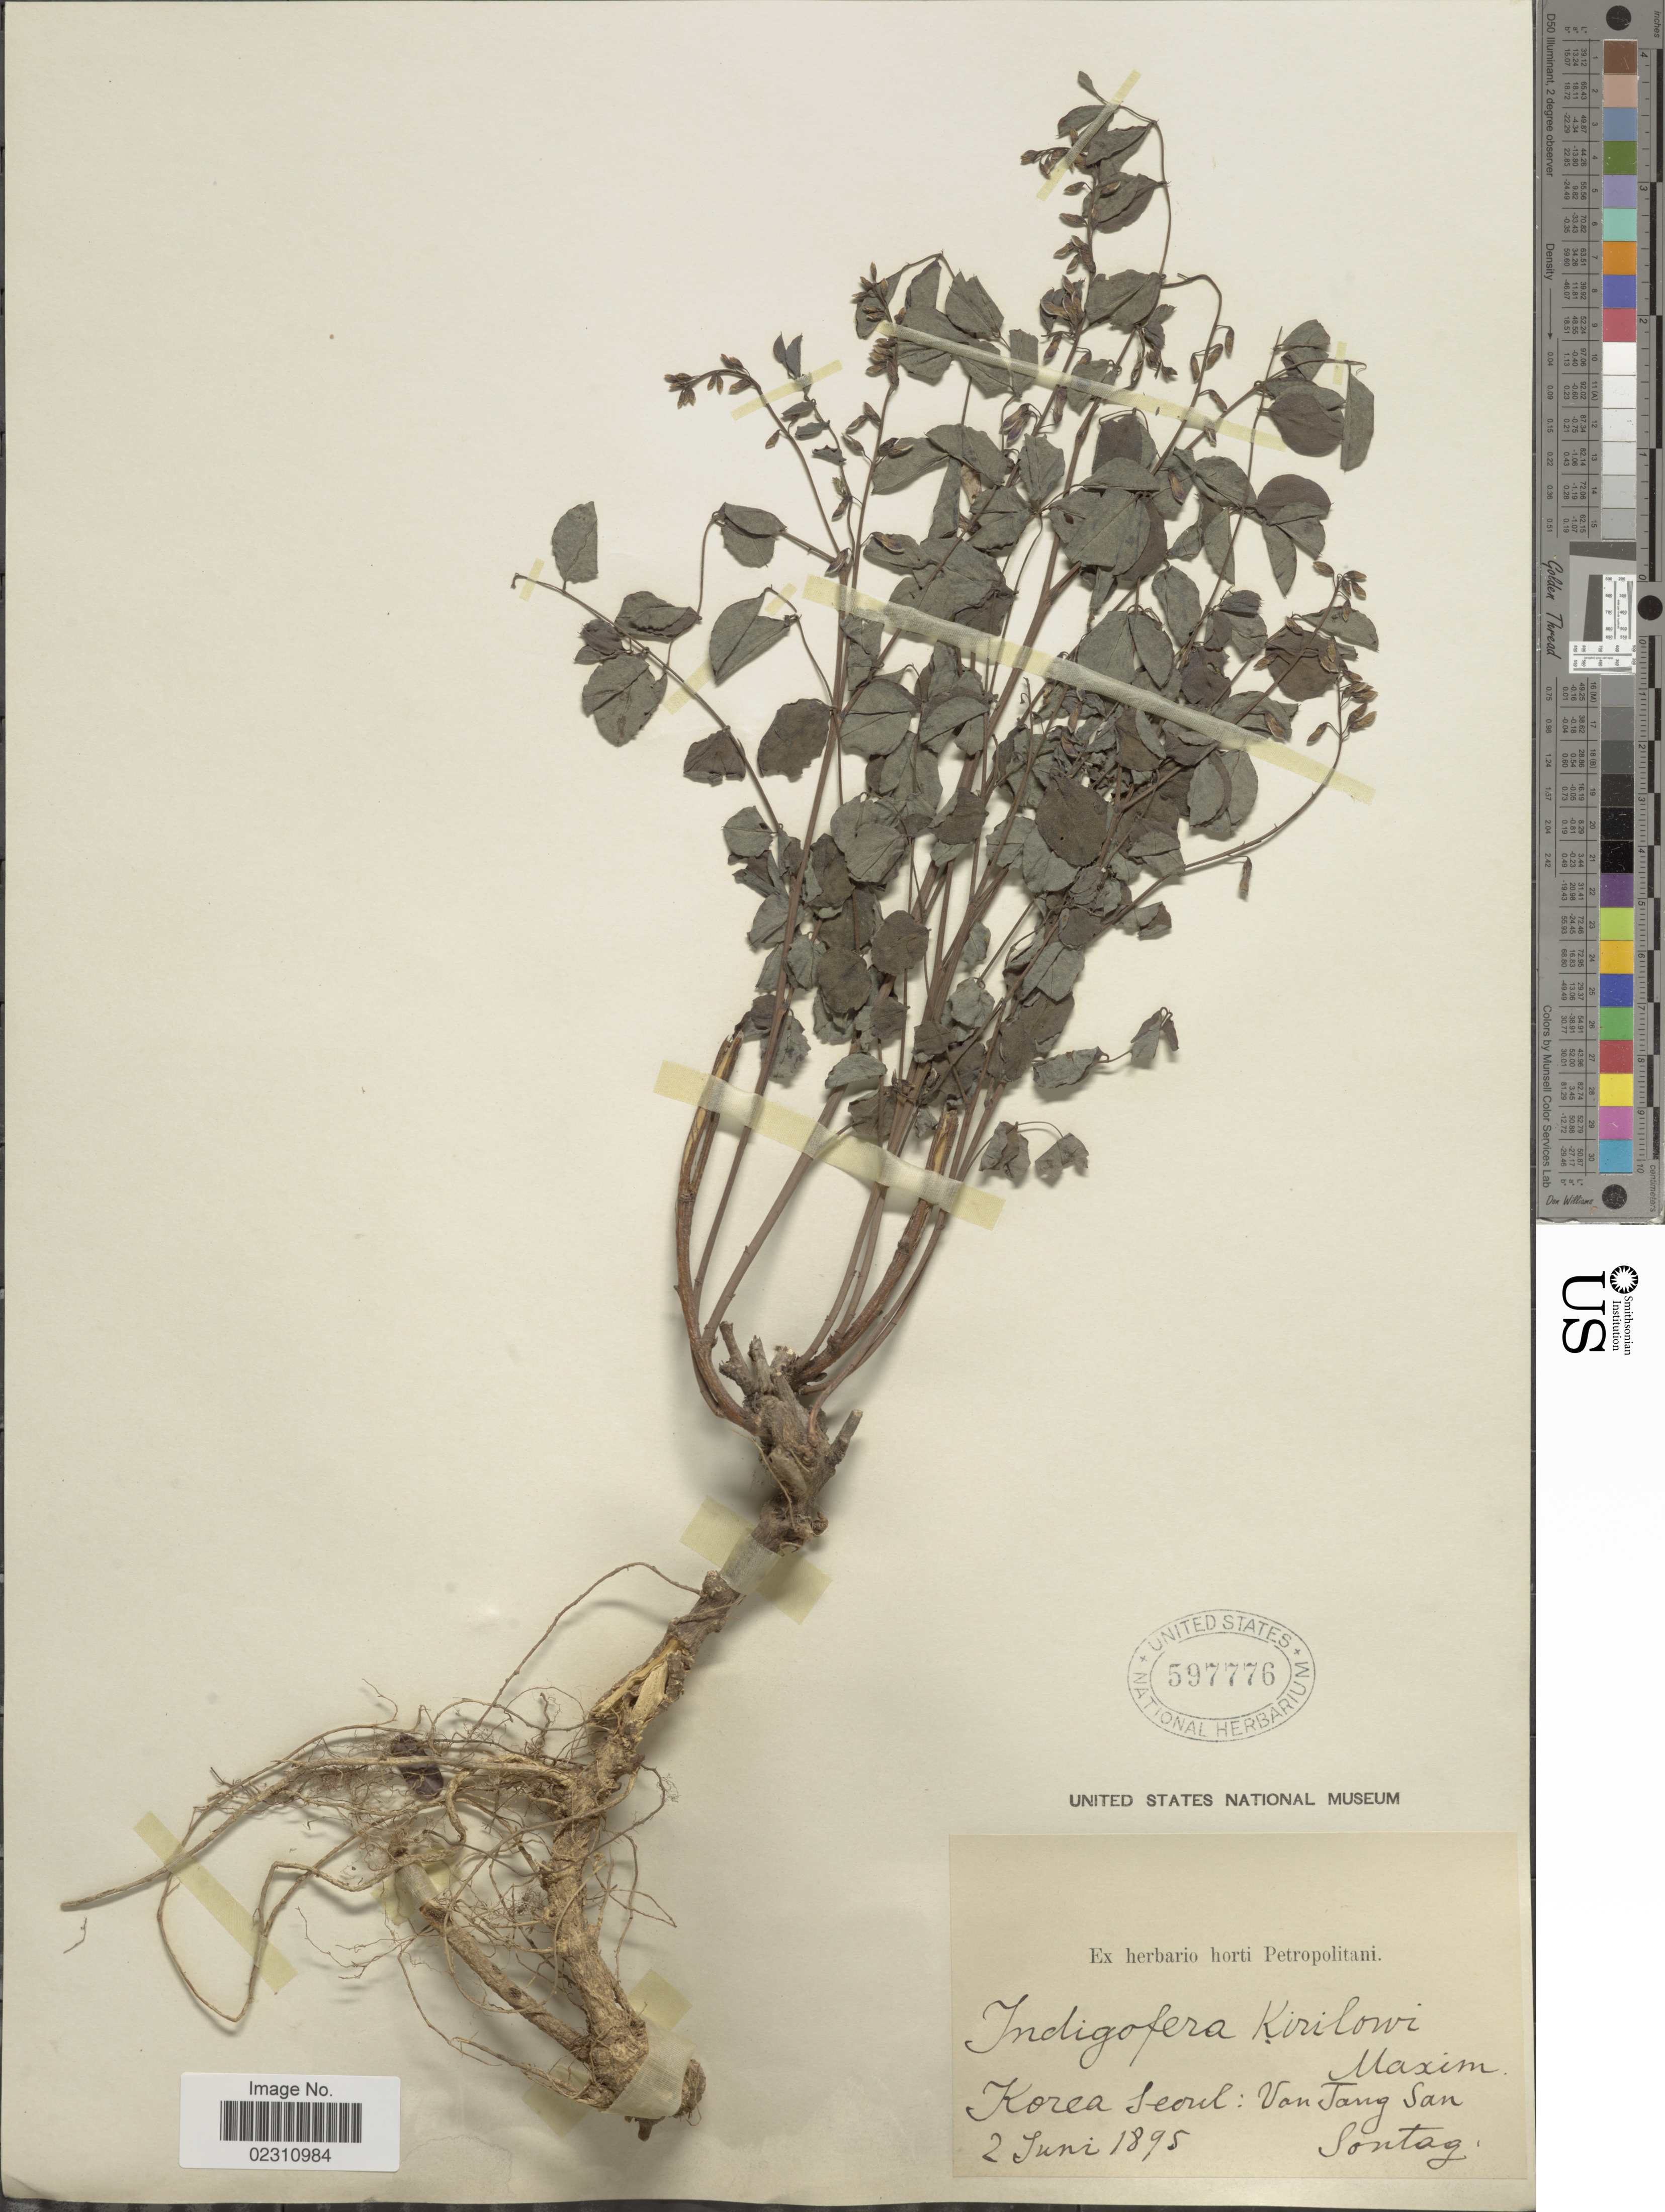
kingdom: Plantae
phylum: Tracheophyta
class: Magnoliopsida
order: Fabales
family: Fabaceae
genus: Indigofera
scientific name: Indigofera kirilowii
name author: Palib.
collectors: -. Sontag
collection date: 1895-06-02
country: South Korea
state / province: Seoul Special City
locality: Korea Seoul, Van Tang San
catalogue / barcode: US 597776